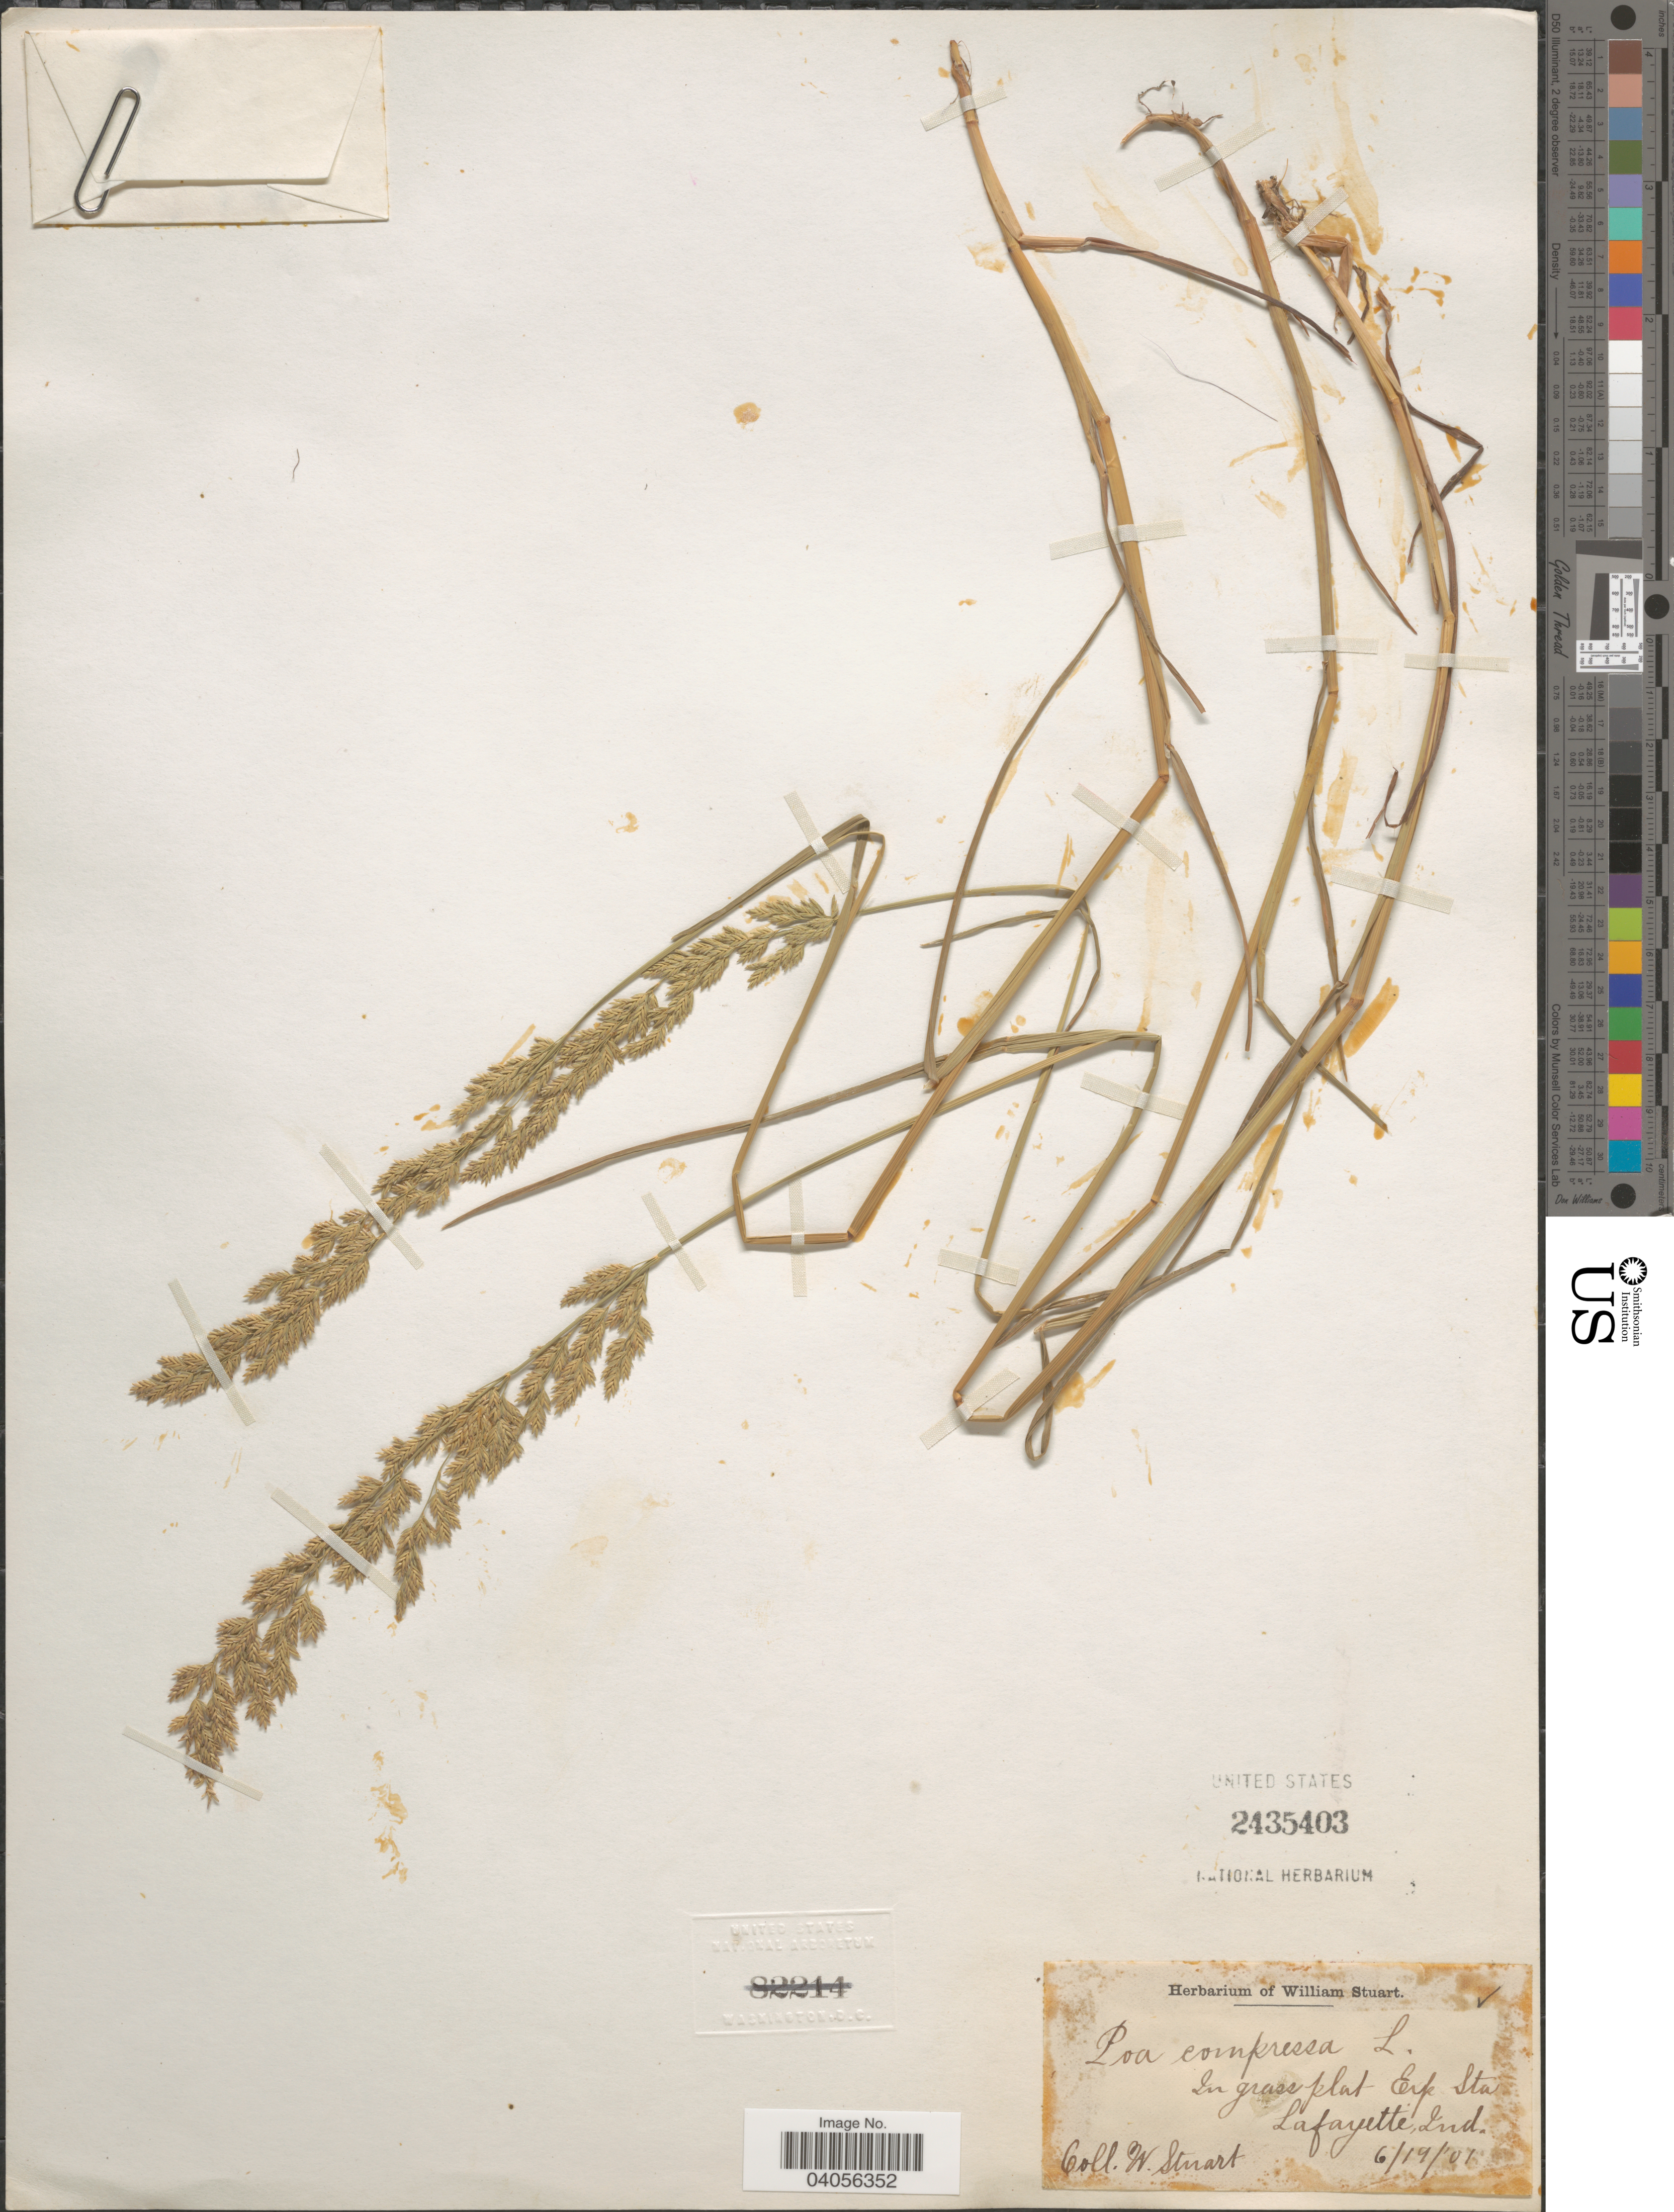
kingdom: Plantae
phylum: Tracheophyta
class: Liliopsida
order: Poales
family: Poaceae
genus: Poa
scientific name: Poa compressa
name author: L.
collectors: W. Stuart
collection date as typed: Transcribed d/m/y: 19/6/1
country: United States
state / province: Indiana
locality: In grass plat Exp Sta. Lafayette.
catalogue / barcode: US 2435403